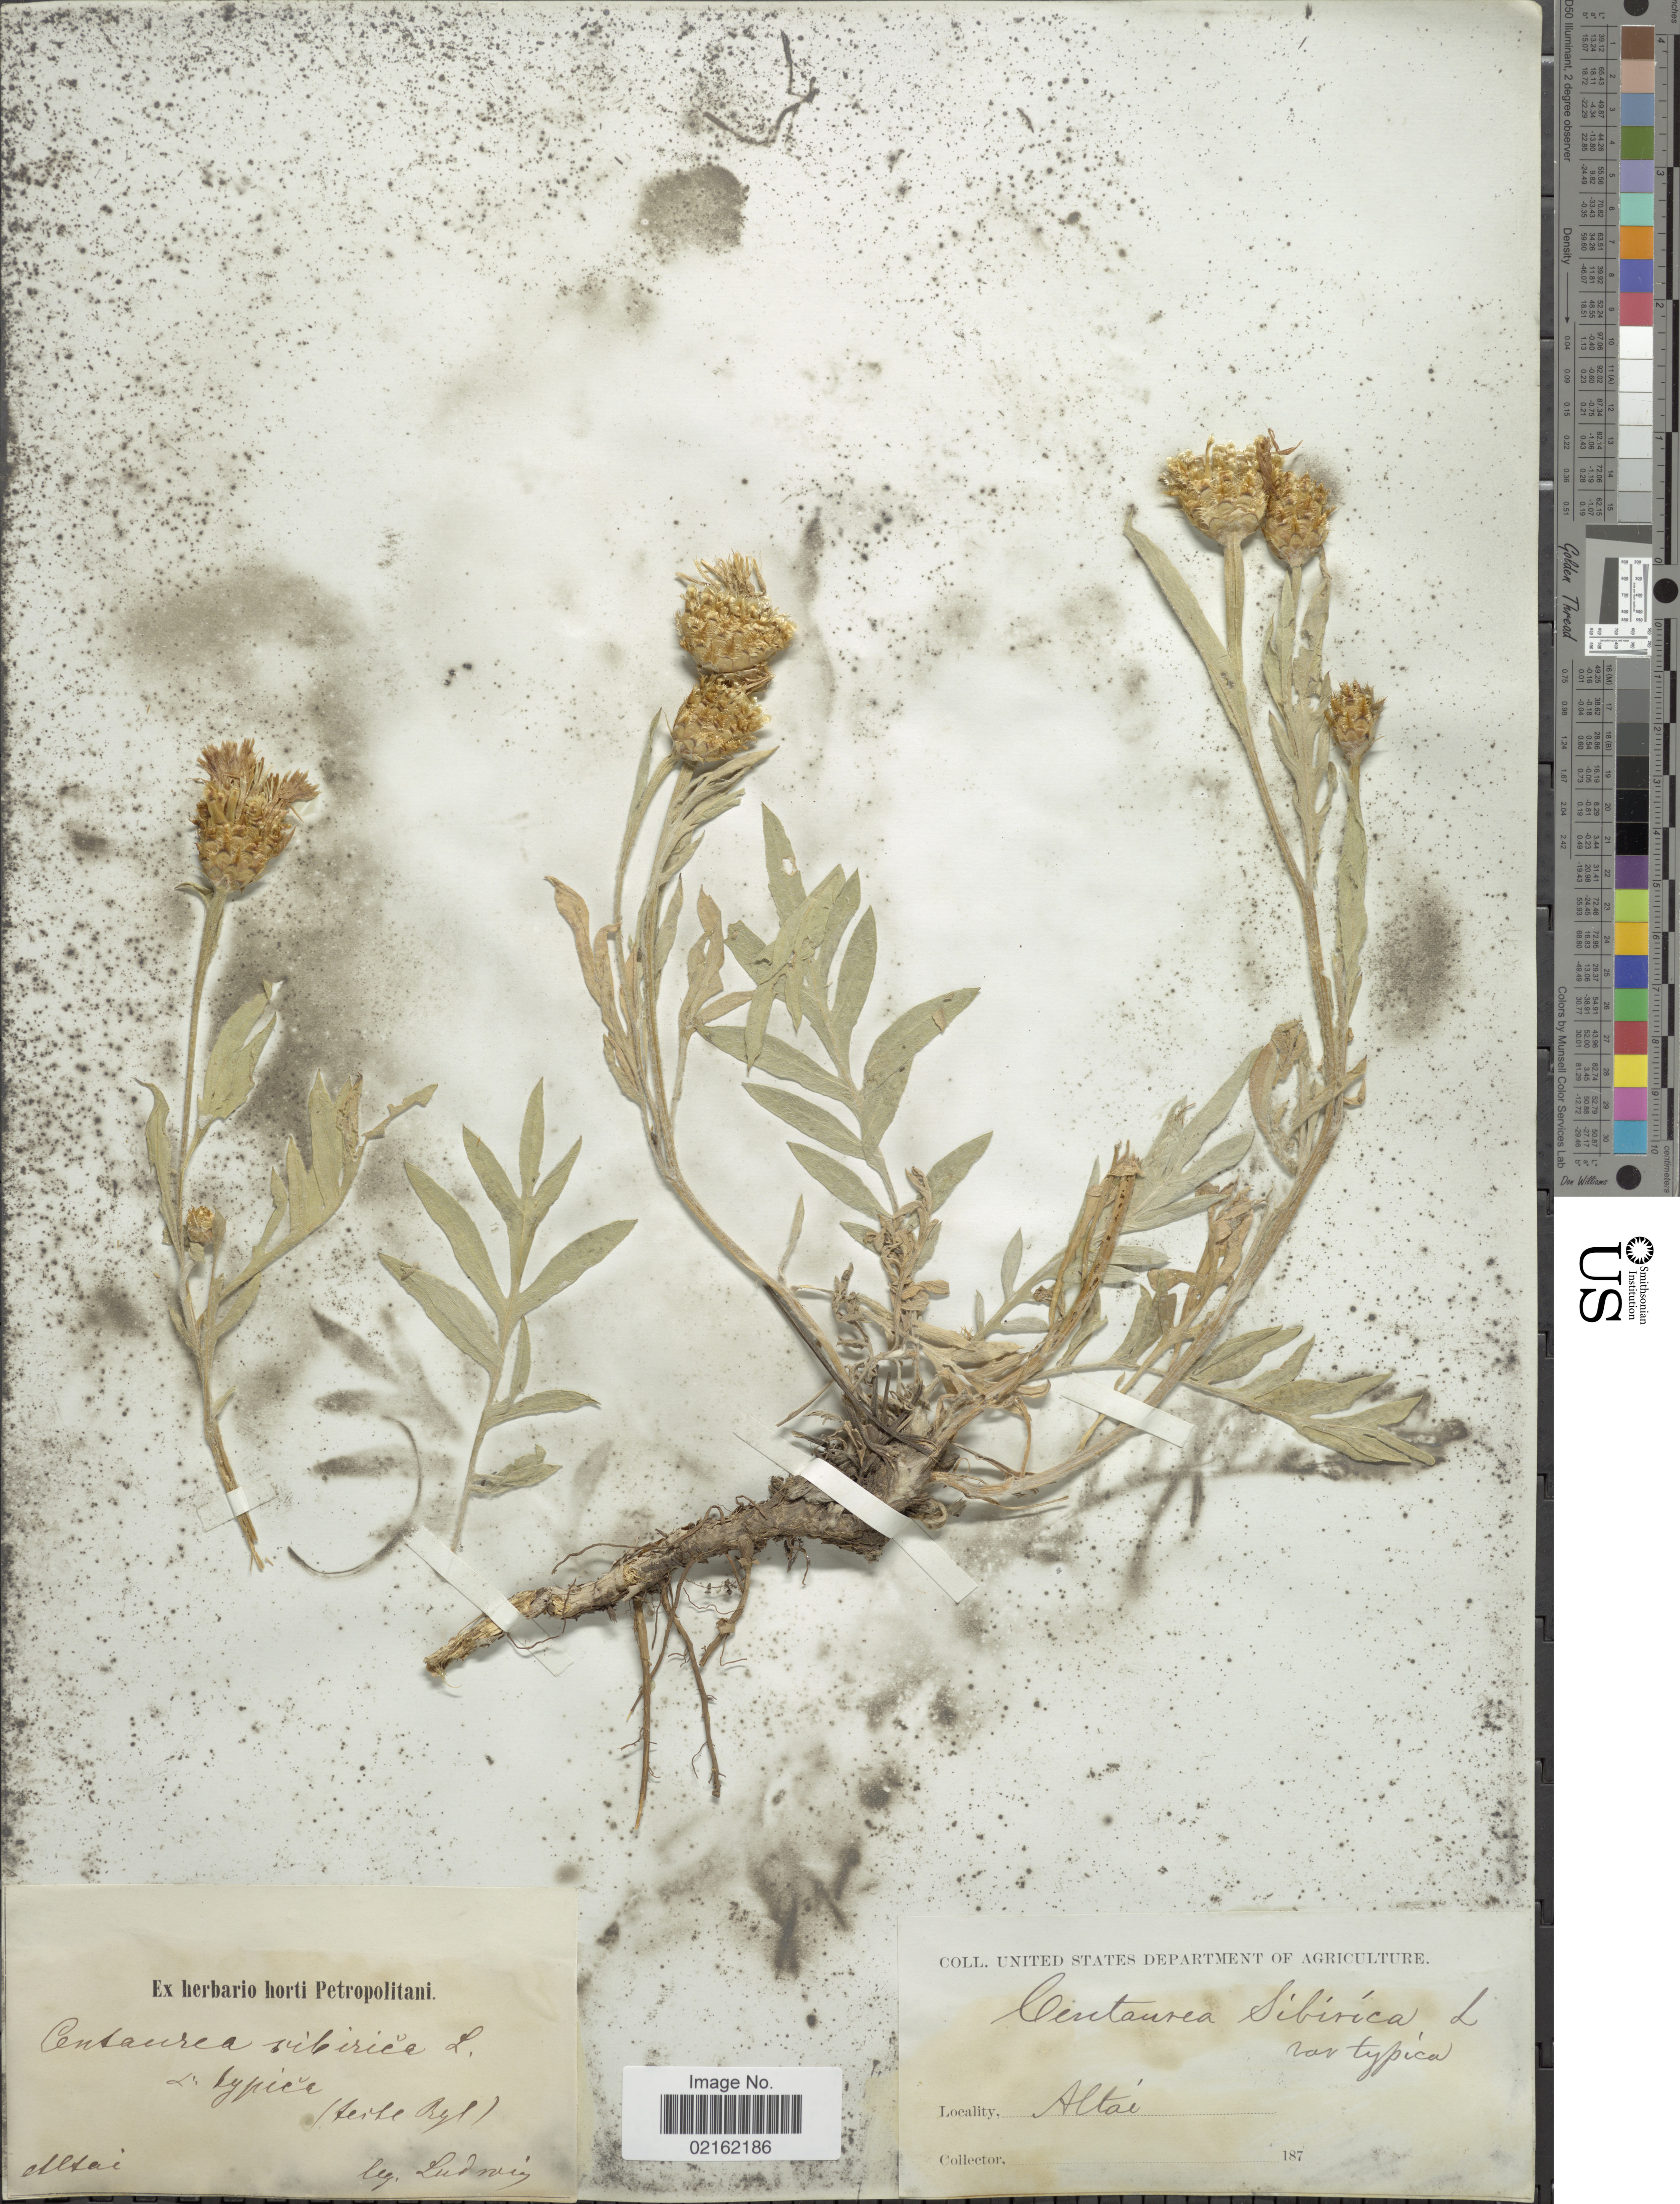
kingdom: Plantae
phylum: Tracheophyta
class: Magnoliopsida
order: Asterales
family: Asteraceae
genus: Psephellus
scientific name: Psephellus sibiricus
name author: (L.) Wagenitz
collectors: Ludwig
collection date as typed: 187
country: Russian Federation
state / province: Altai Republic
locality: Altai